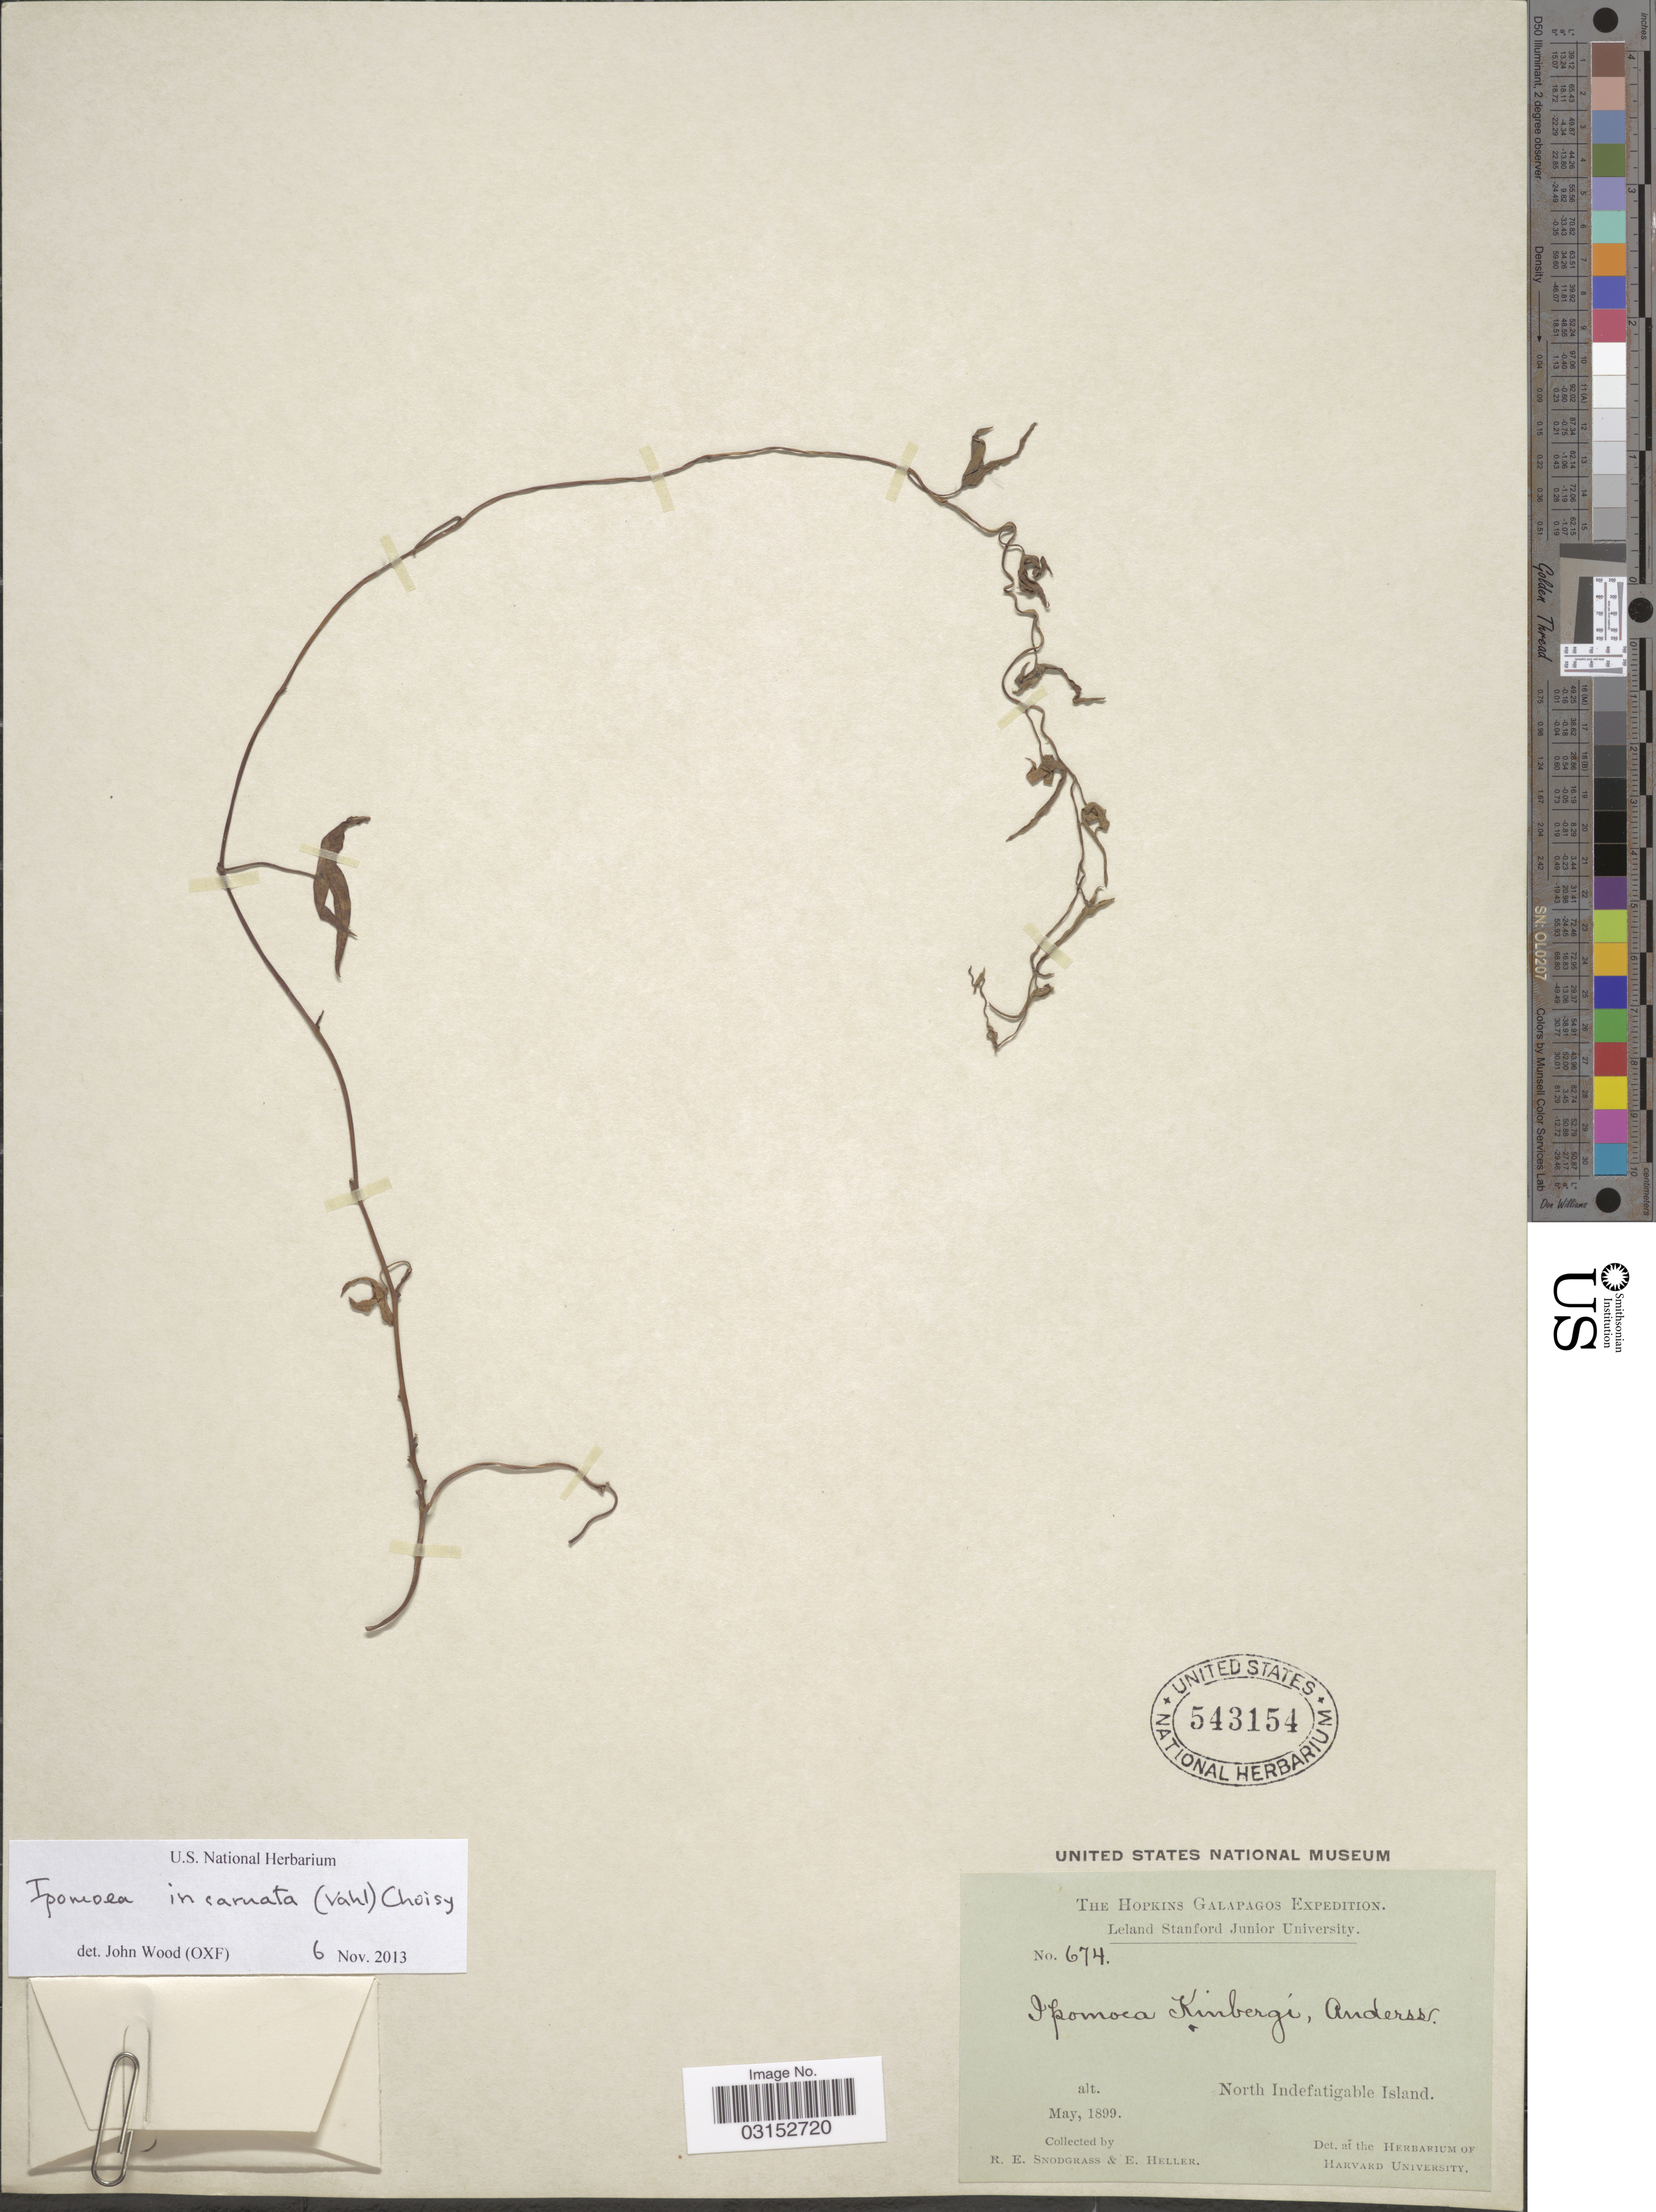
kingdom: Plantae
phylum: Tracheophyta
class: Magnoliopsida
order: Solanales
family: Convolvulaceae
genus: Ipomoea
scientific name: Ipomoea incarnata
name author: (Vahl) Choisy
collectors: R. E. Snodgrass & E. Heller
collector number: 674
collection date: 1899-05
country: Ecuador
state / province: Colón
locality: Galapagos. North Indefatigable Island.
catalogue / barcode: US 543154